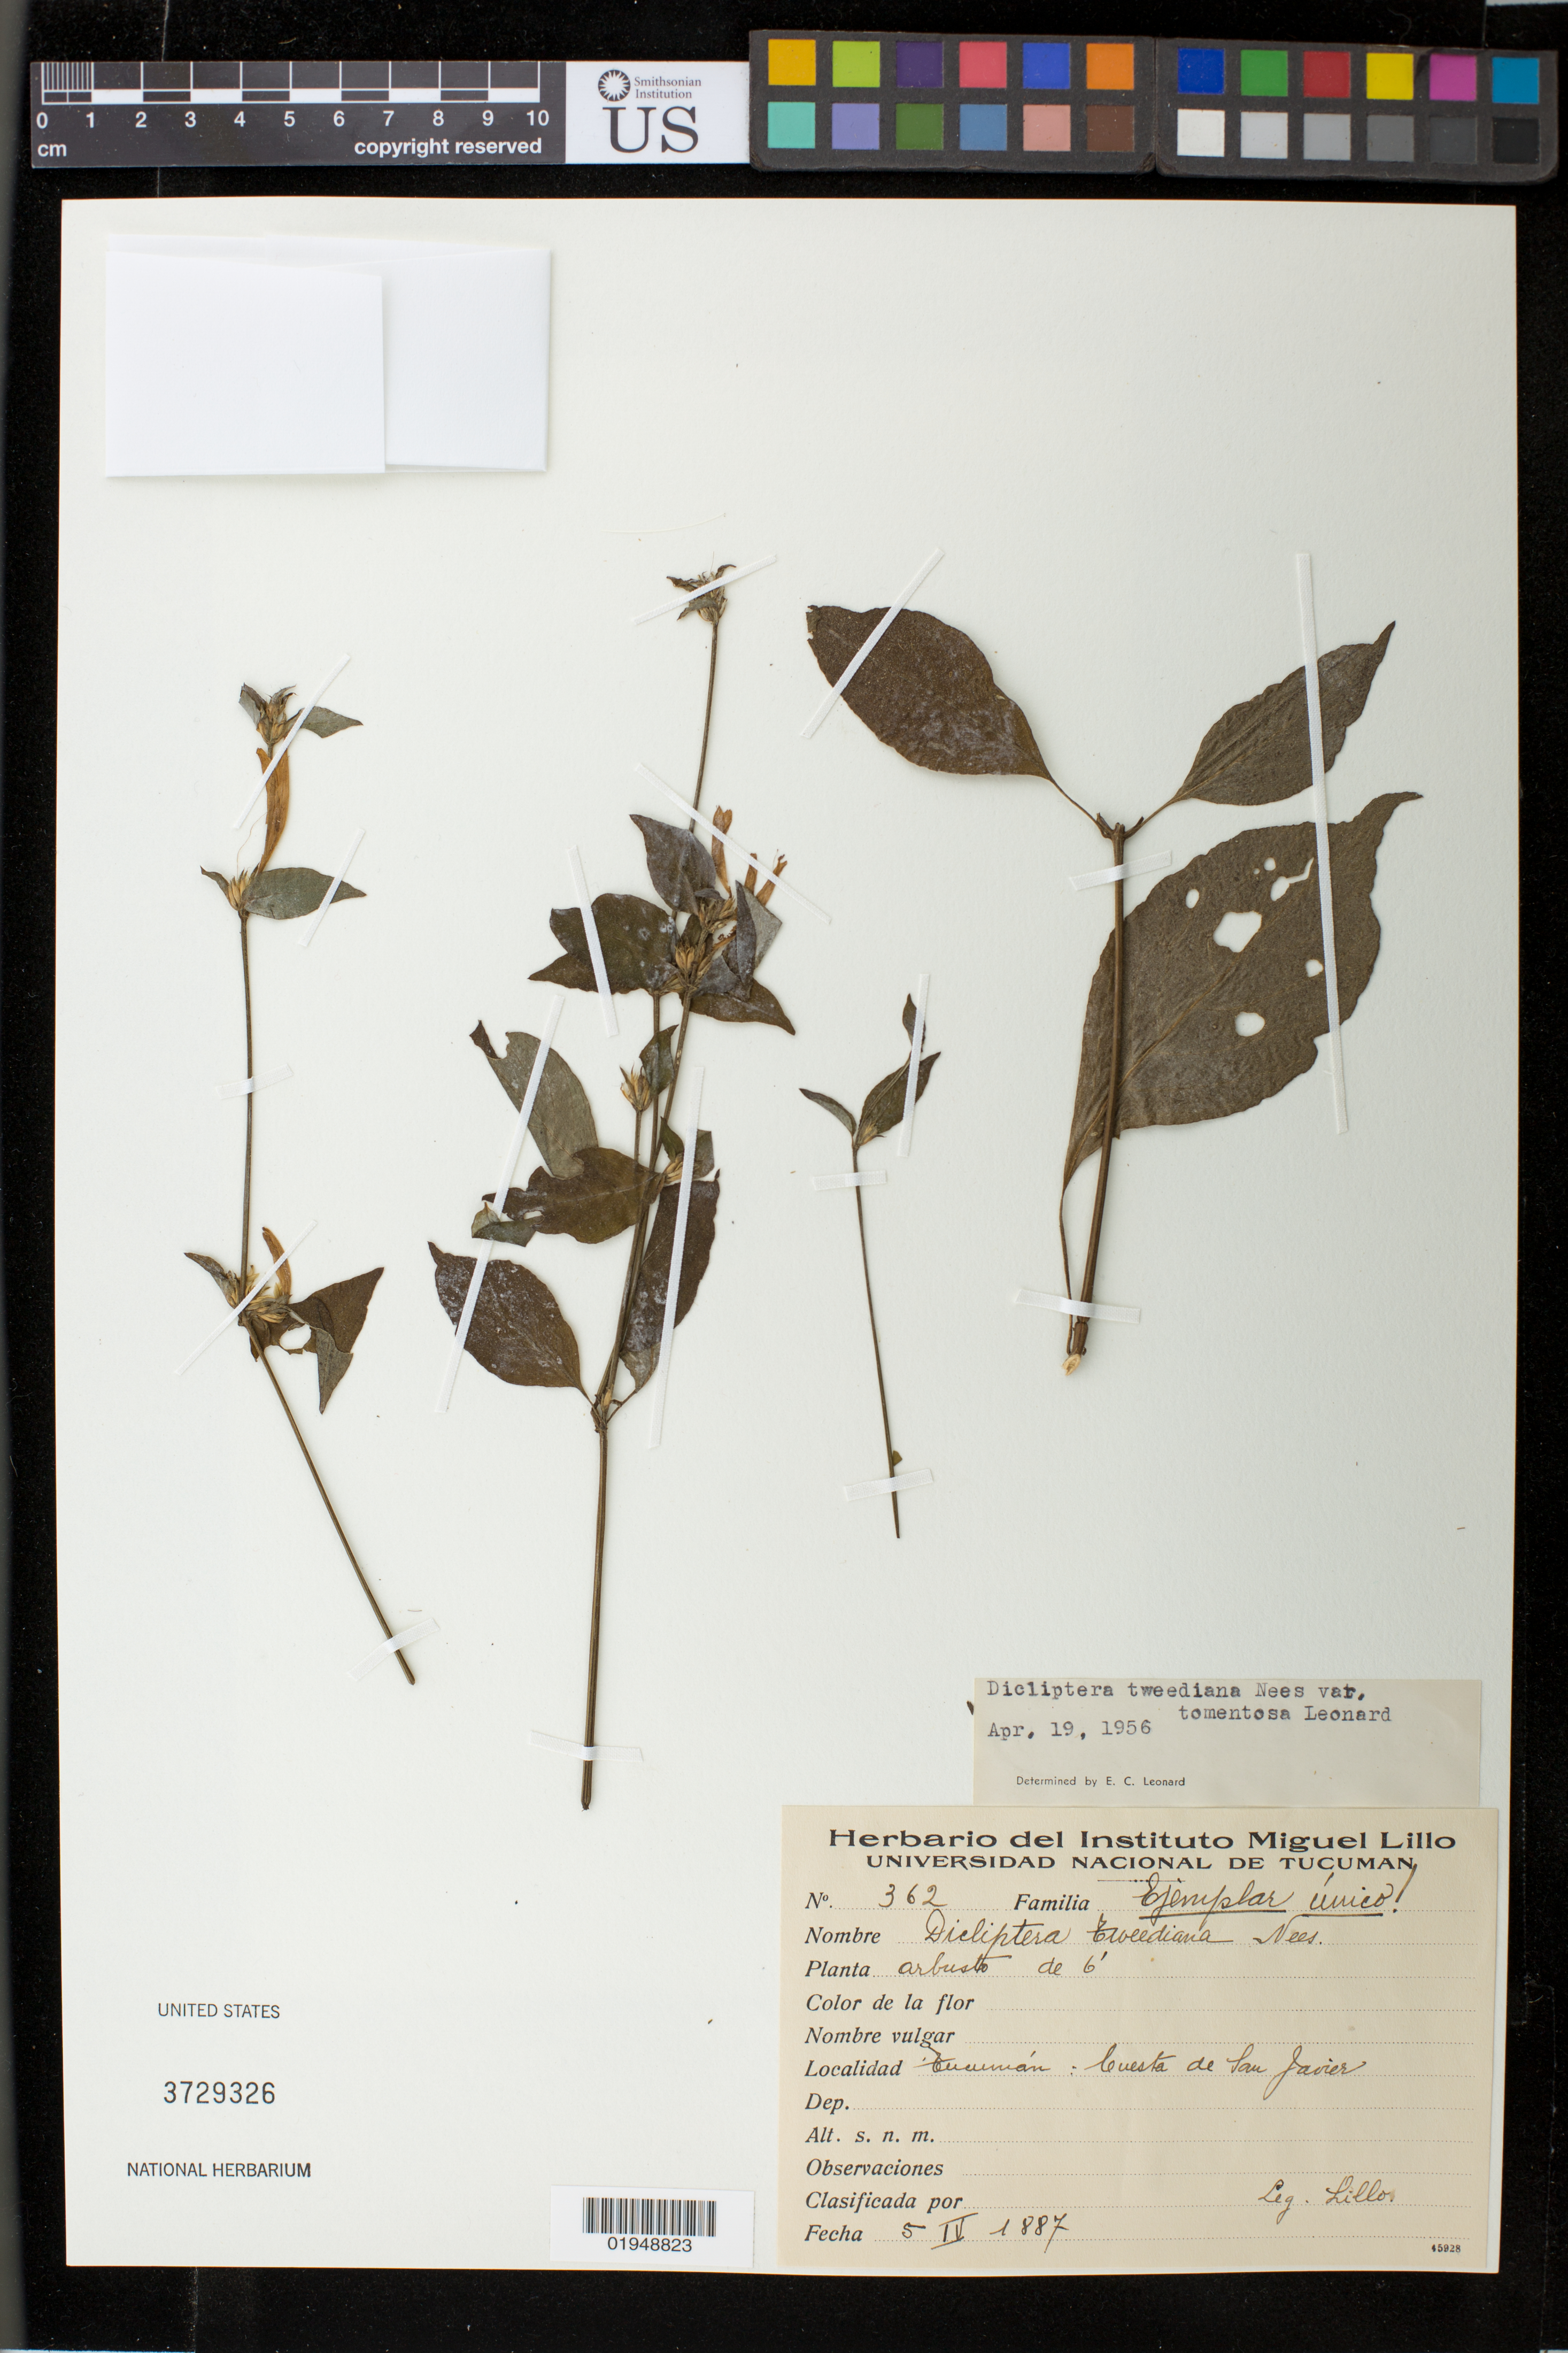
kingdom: Plantae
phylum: Tracheophyta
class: Magnoliopsida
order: Lamiales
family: Acanthaceae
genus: Dicliptera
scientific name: Dicliptera squarrosa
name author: Nees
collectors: M. Lillo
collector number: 362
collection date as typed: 5 IV 1887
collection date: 1887-04-05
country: Argentina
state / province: Tucuman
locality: Tucumán - cuesta de S. Javier.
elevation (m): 1000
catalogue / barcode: US 3729326